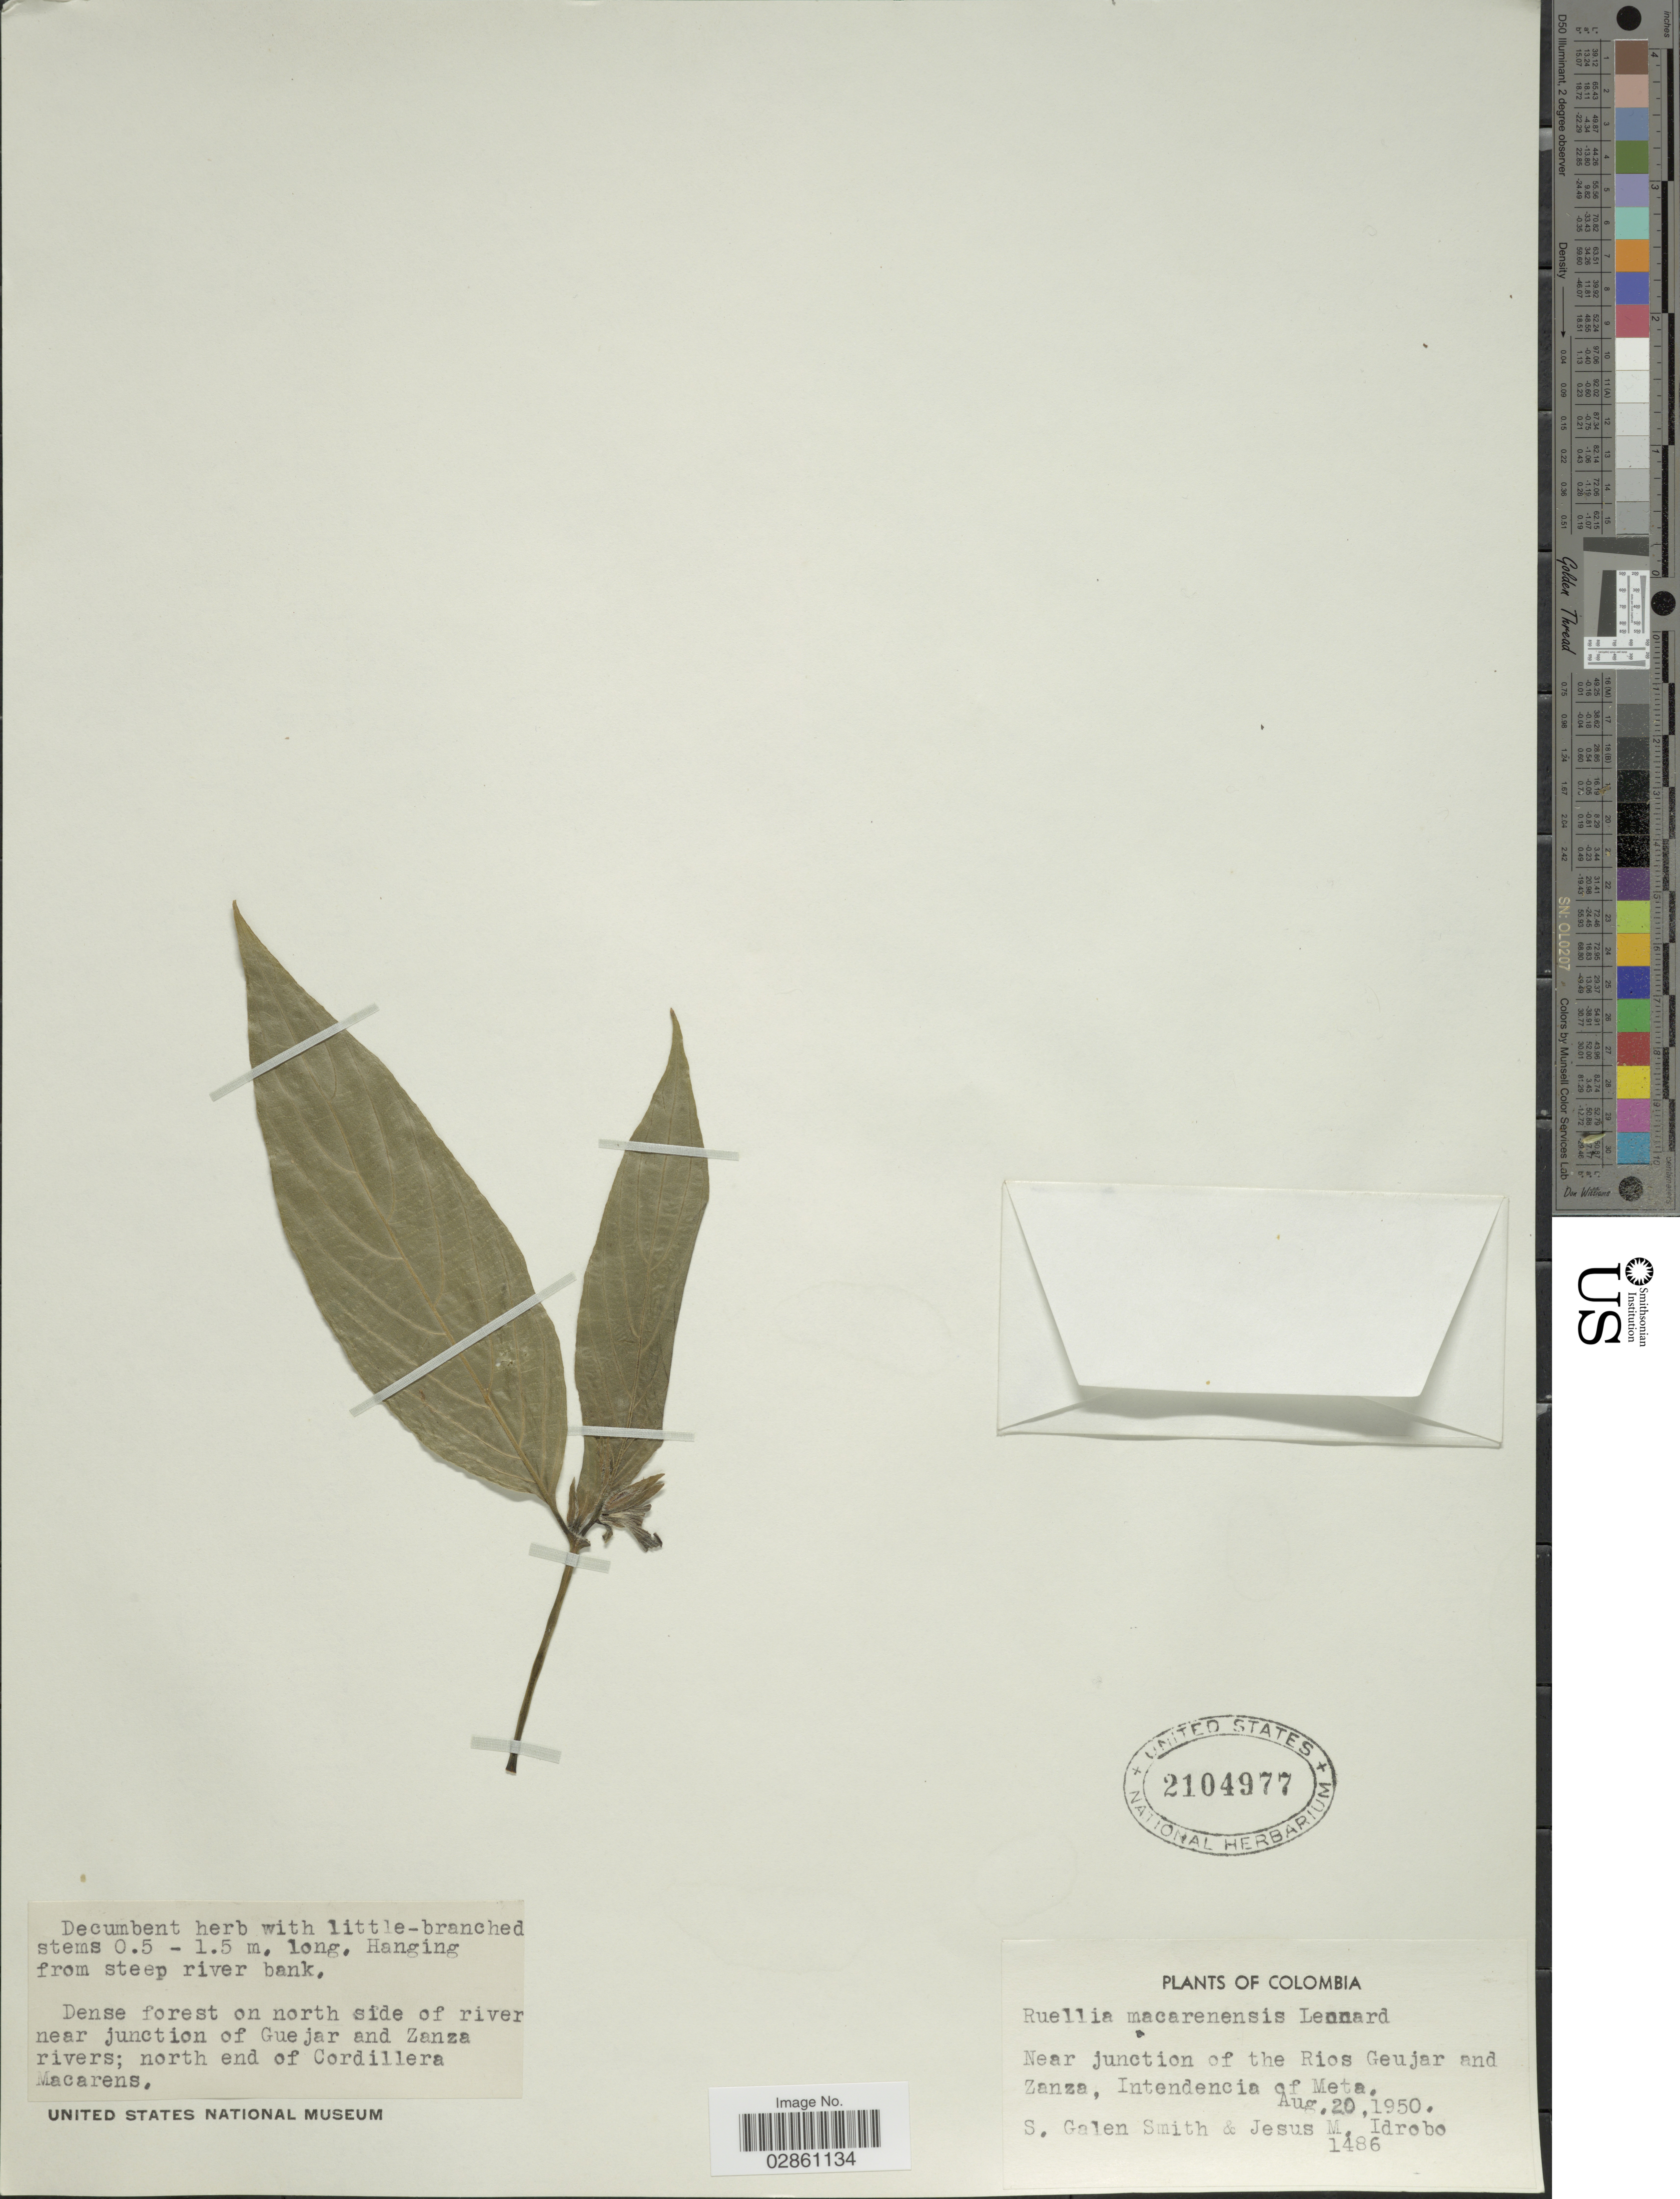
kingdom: Plantae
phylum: Tracheophyta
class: Magnoliopsida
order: Lamiales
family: Acanthaceae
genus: Ruellia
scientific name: Ruellia macarenensis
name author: Leonard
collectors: S. G. Smith & J. M. Idrobo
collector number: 1486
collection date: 1950-08-20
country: Colombia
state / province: Meta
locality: Near junction of the Rios Geujar and Zanza. Intendencia of Meta. Dense forest on north side of river near junction of Guejar and Zanza rivers; north end of Cordillera Macarens.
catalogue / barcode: US 2104977